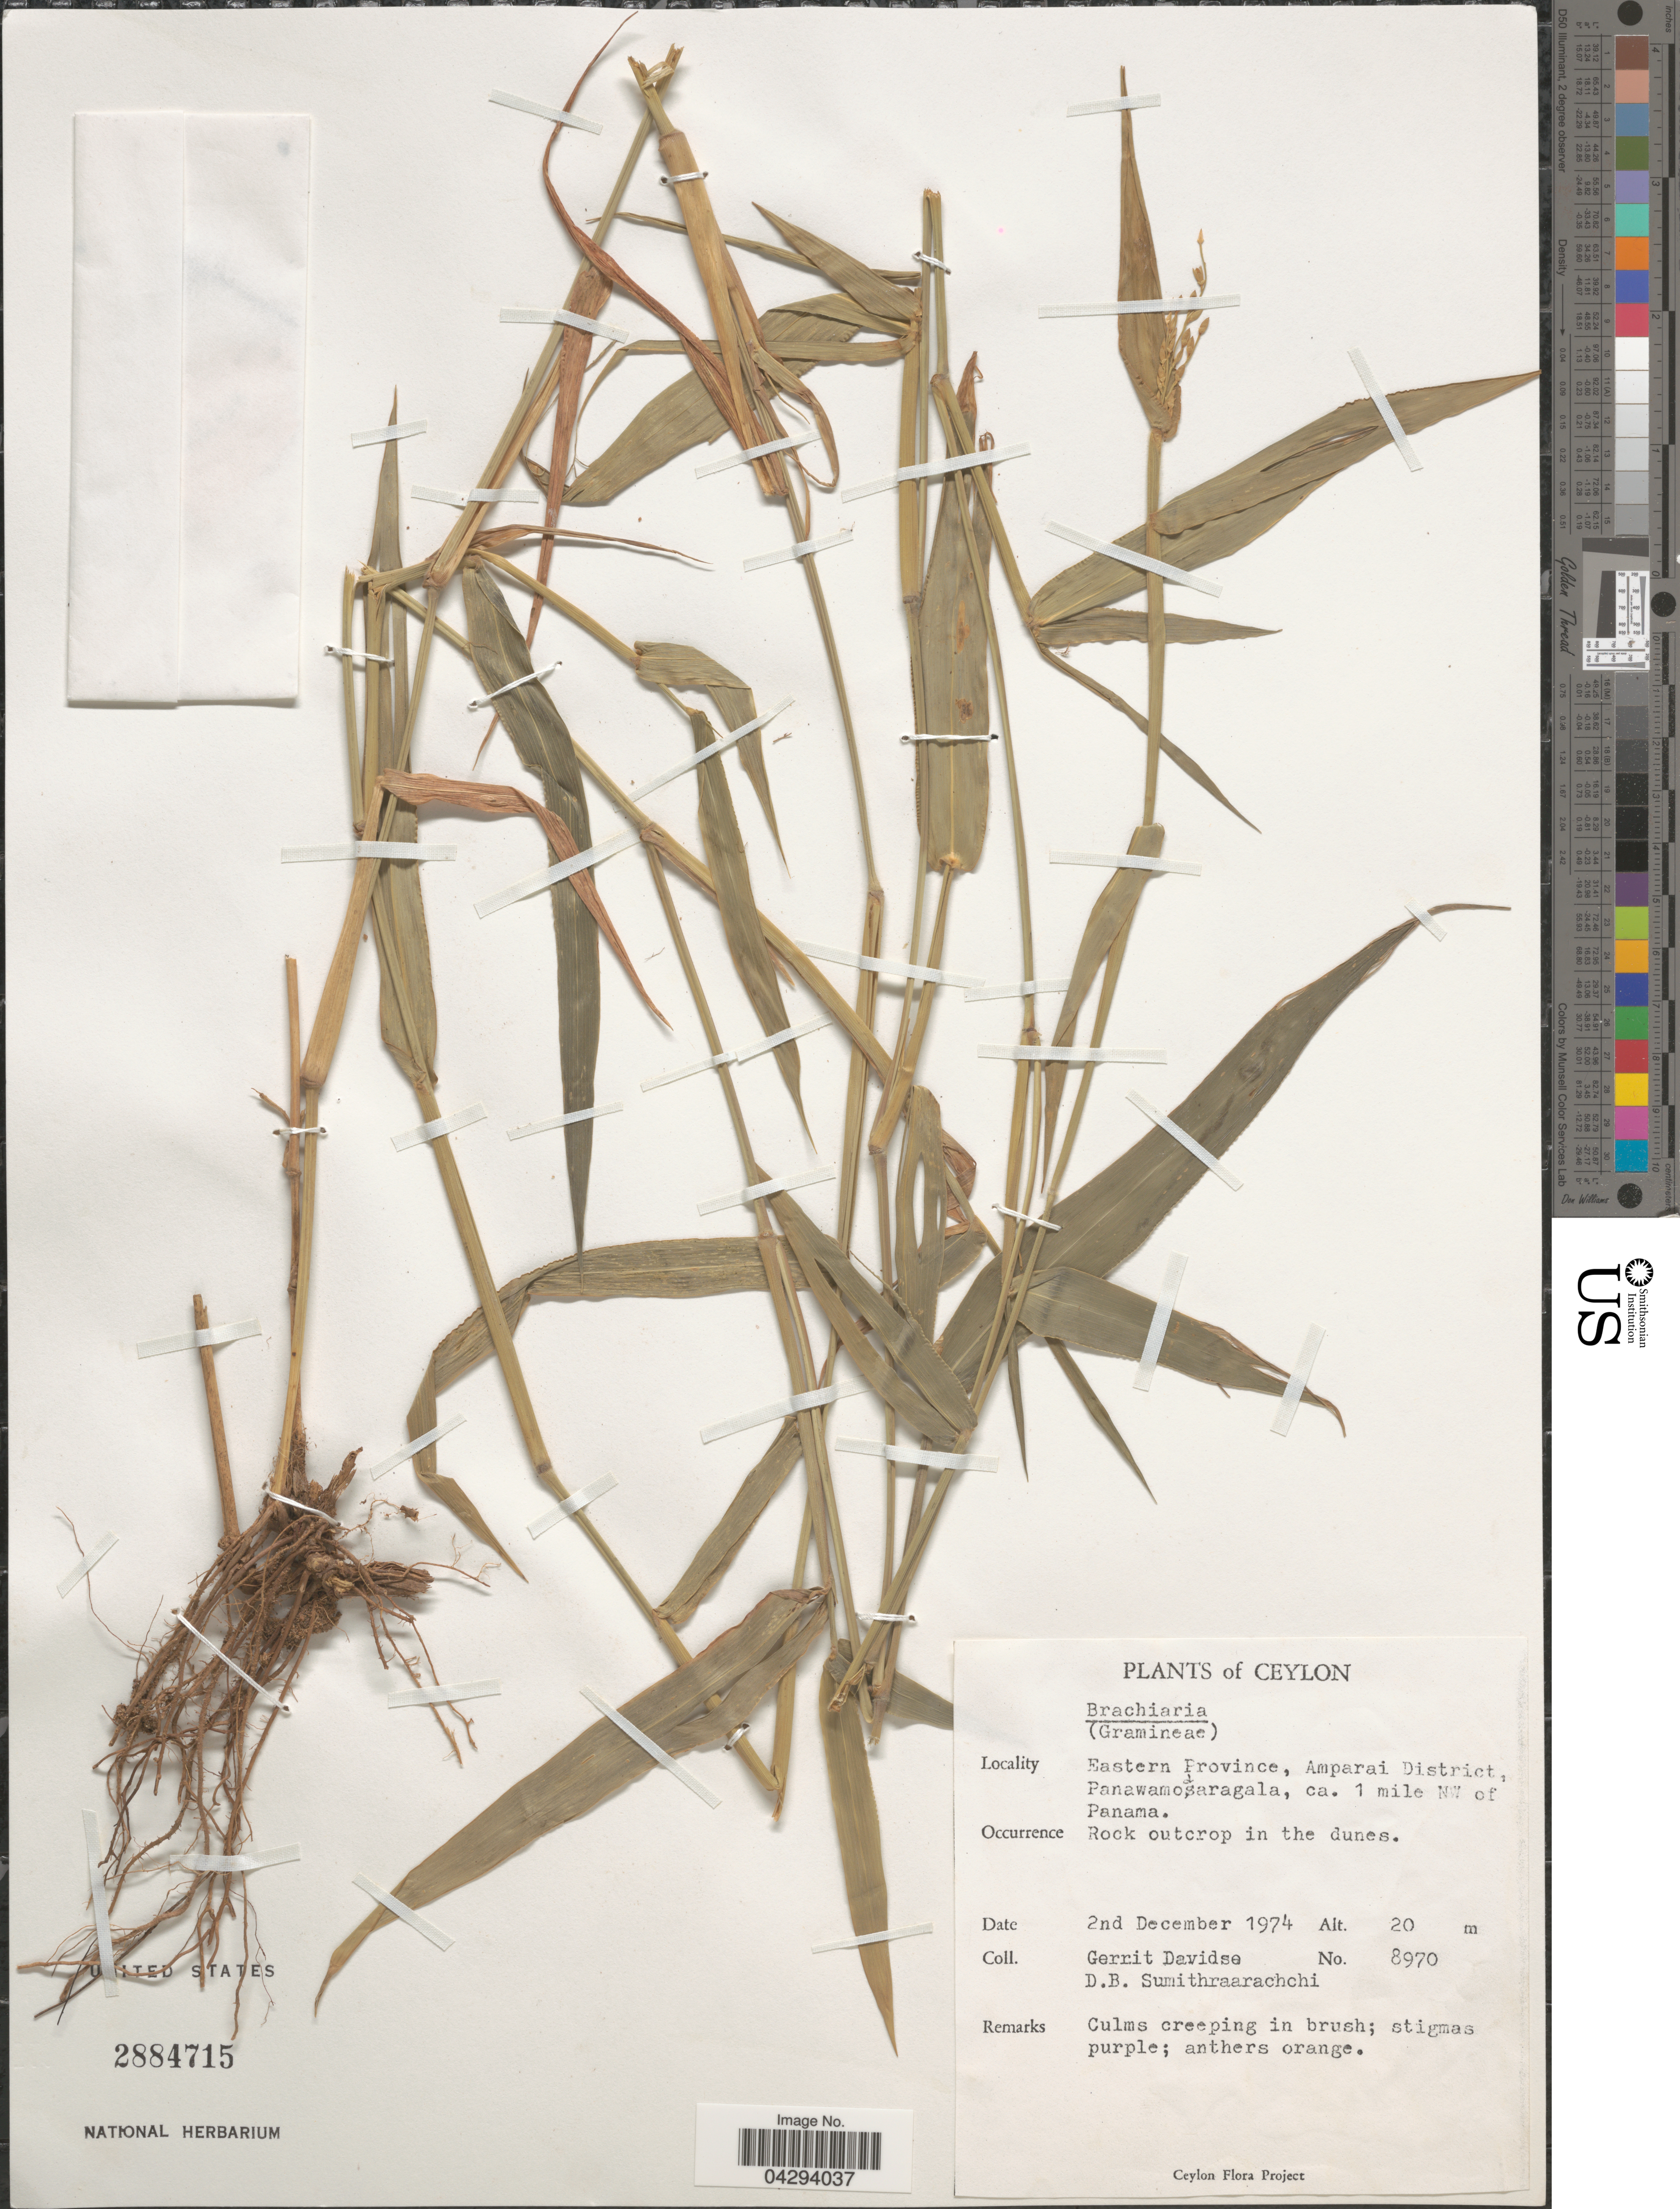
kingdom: Plantae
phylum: Tracheophyta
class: Liliopsida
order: Poales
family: Poaceae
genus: Urochloa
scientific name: Urochloa sp.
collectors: G. Davidse & D. B. Sumithraarachchi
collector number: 8970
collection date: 1974-12-02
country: Sri Lanka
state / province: Eastern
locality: Ceylon. Amparai District, Panawamosaragala, ca. 1 mile NW of Panama.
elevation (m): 20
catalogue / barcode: US 2884715